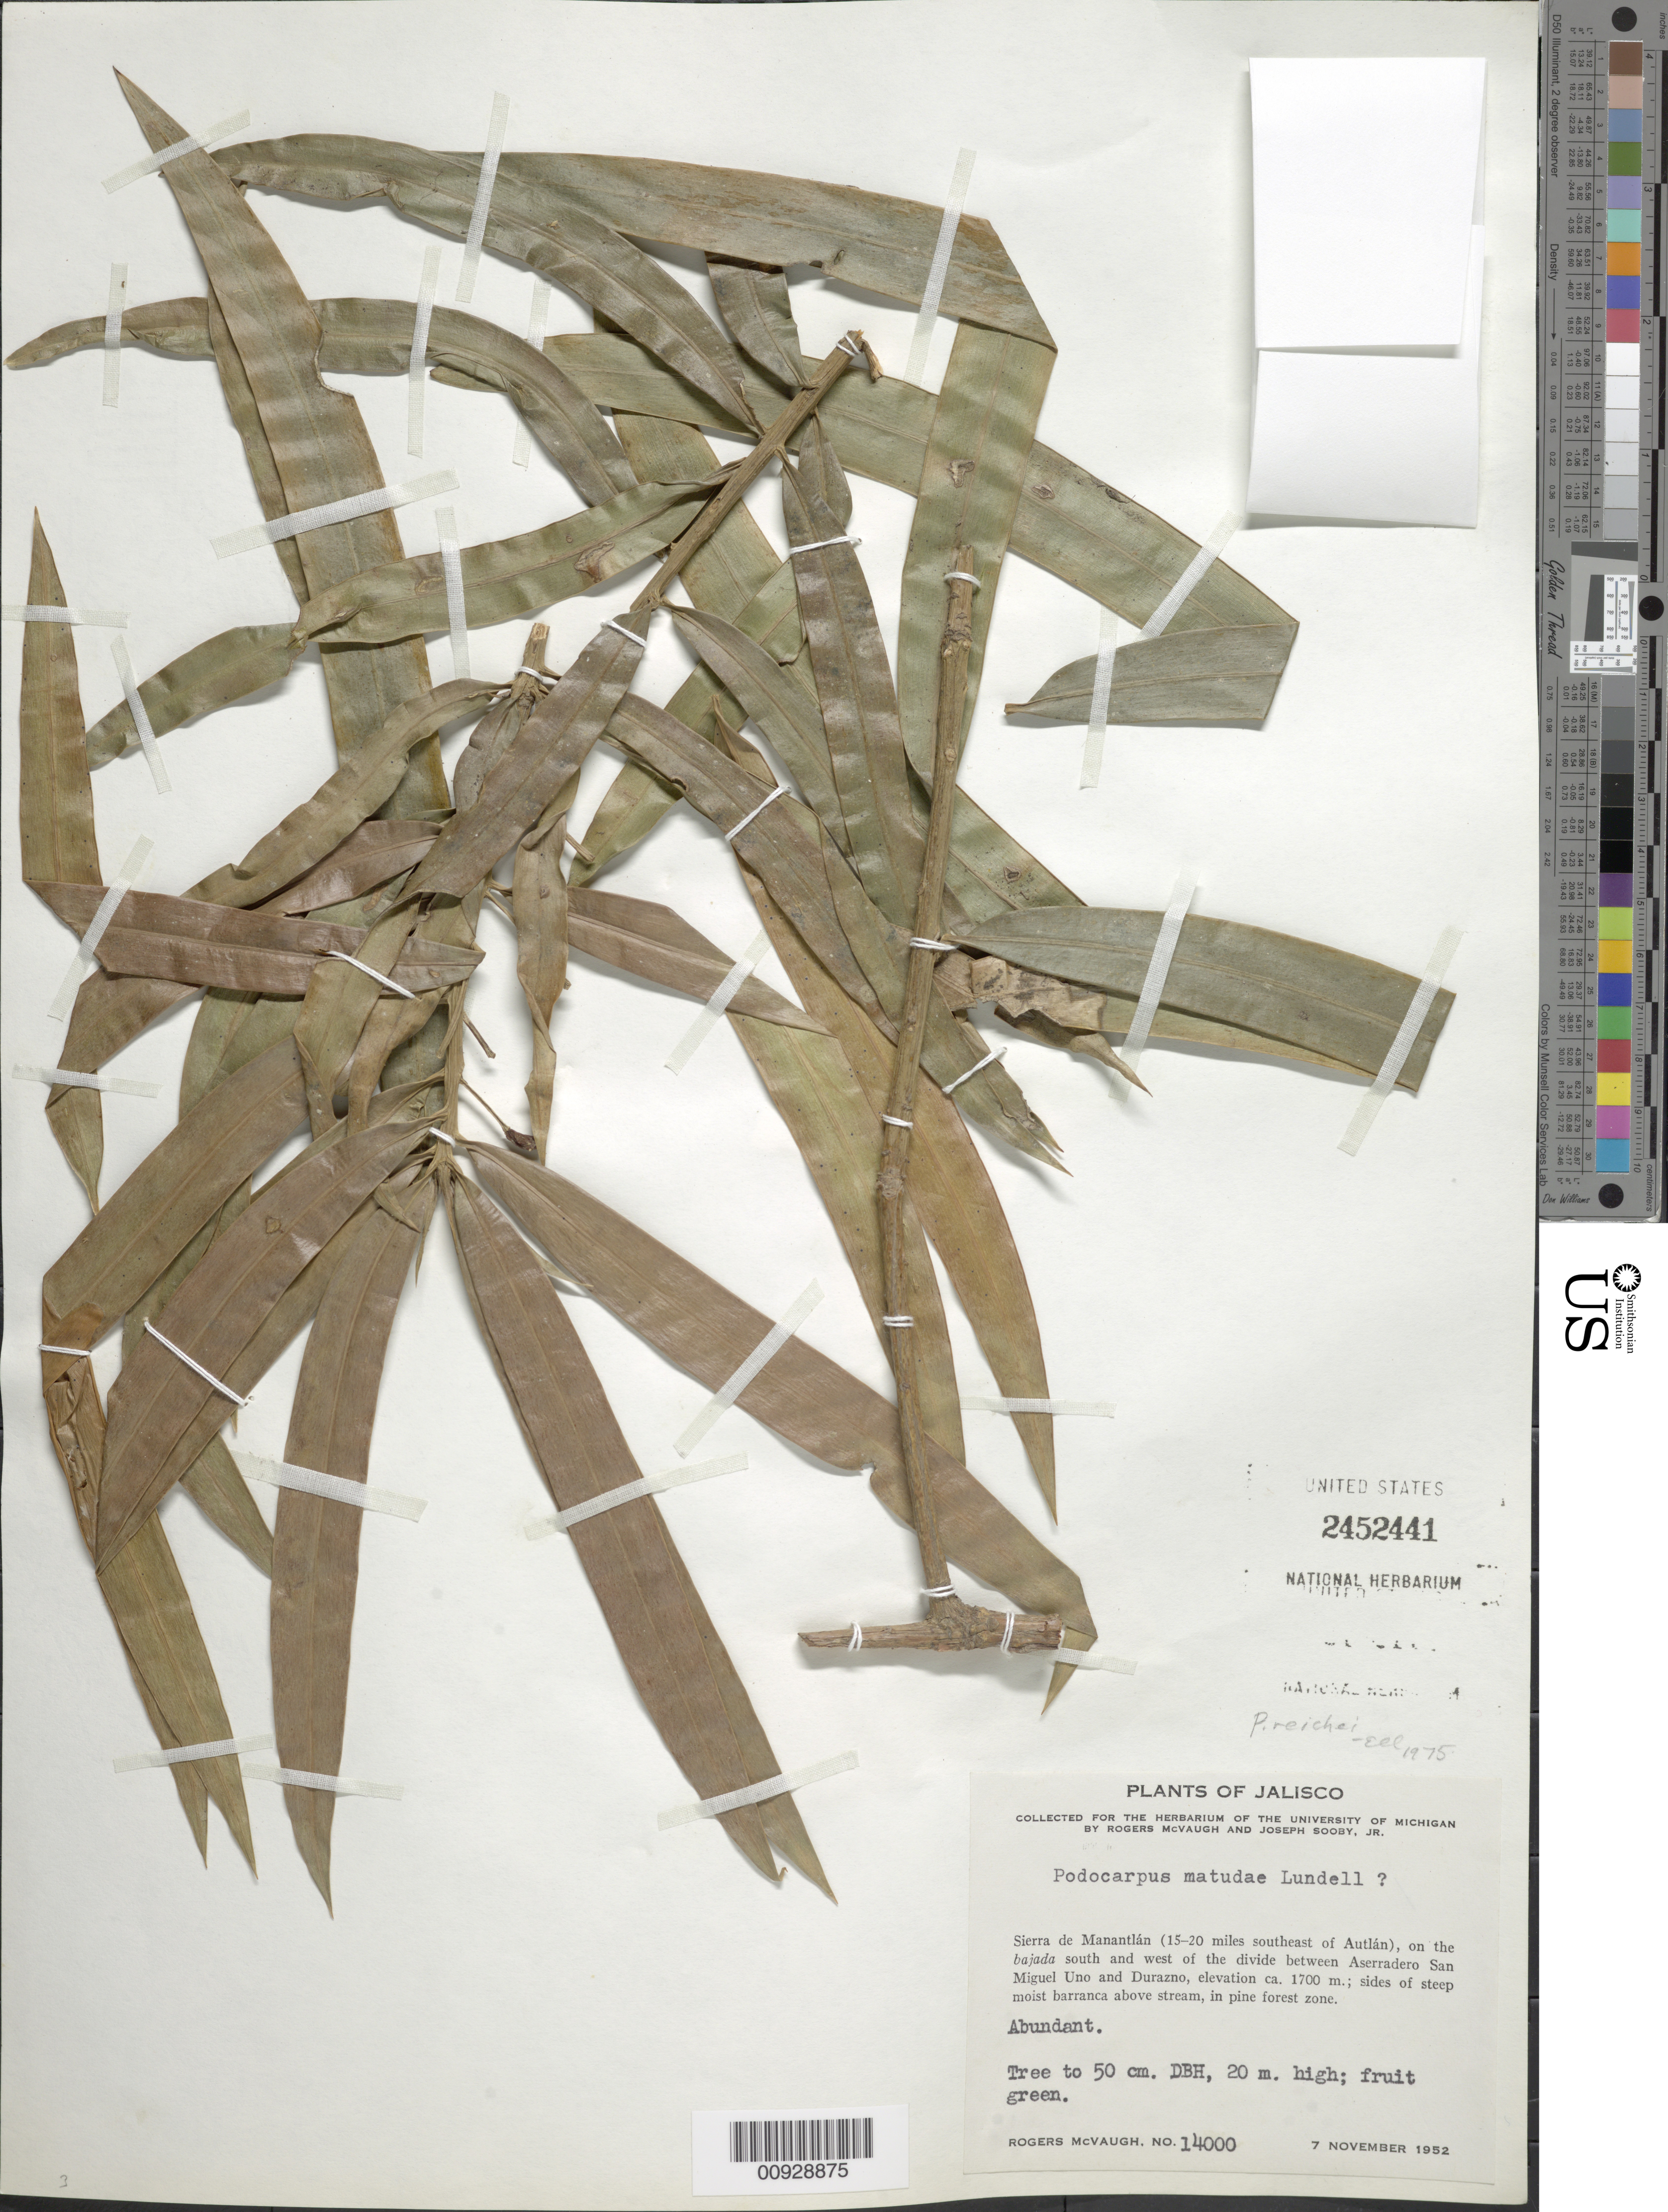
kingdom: Plantae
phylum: Tracheophyta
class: Pinopsida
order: Pinales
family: Podocarpaceae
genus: Podocarpus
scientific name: Podocarpus reichei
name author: J. Buchholz & N.E. Gray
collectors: R. McVaugh & J. Sooby Jr.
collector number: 14000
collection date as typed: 07 Nov 1952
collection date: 1952-11-07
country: Mexico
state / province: Jalisco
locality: Sierra de Manantlán (15-20 miles southeast of Autlán), on the bajada south and west of the divide between Aserradero San Miguel Uno and Durazno.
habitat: Sides of steep moist barranca above stream, in pine forest zone.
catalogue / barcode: US 2452441